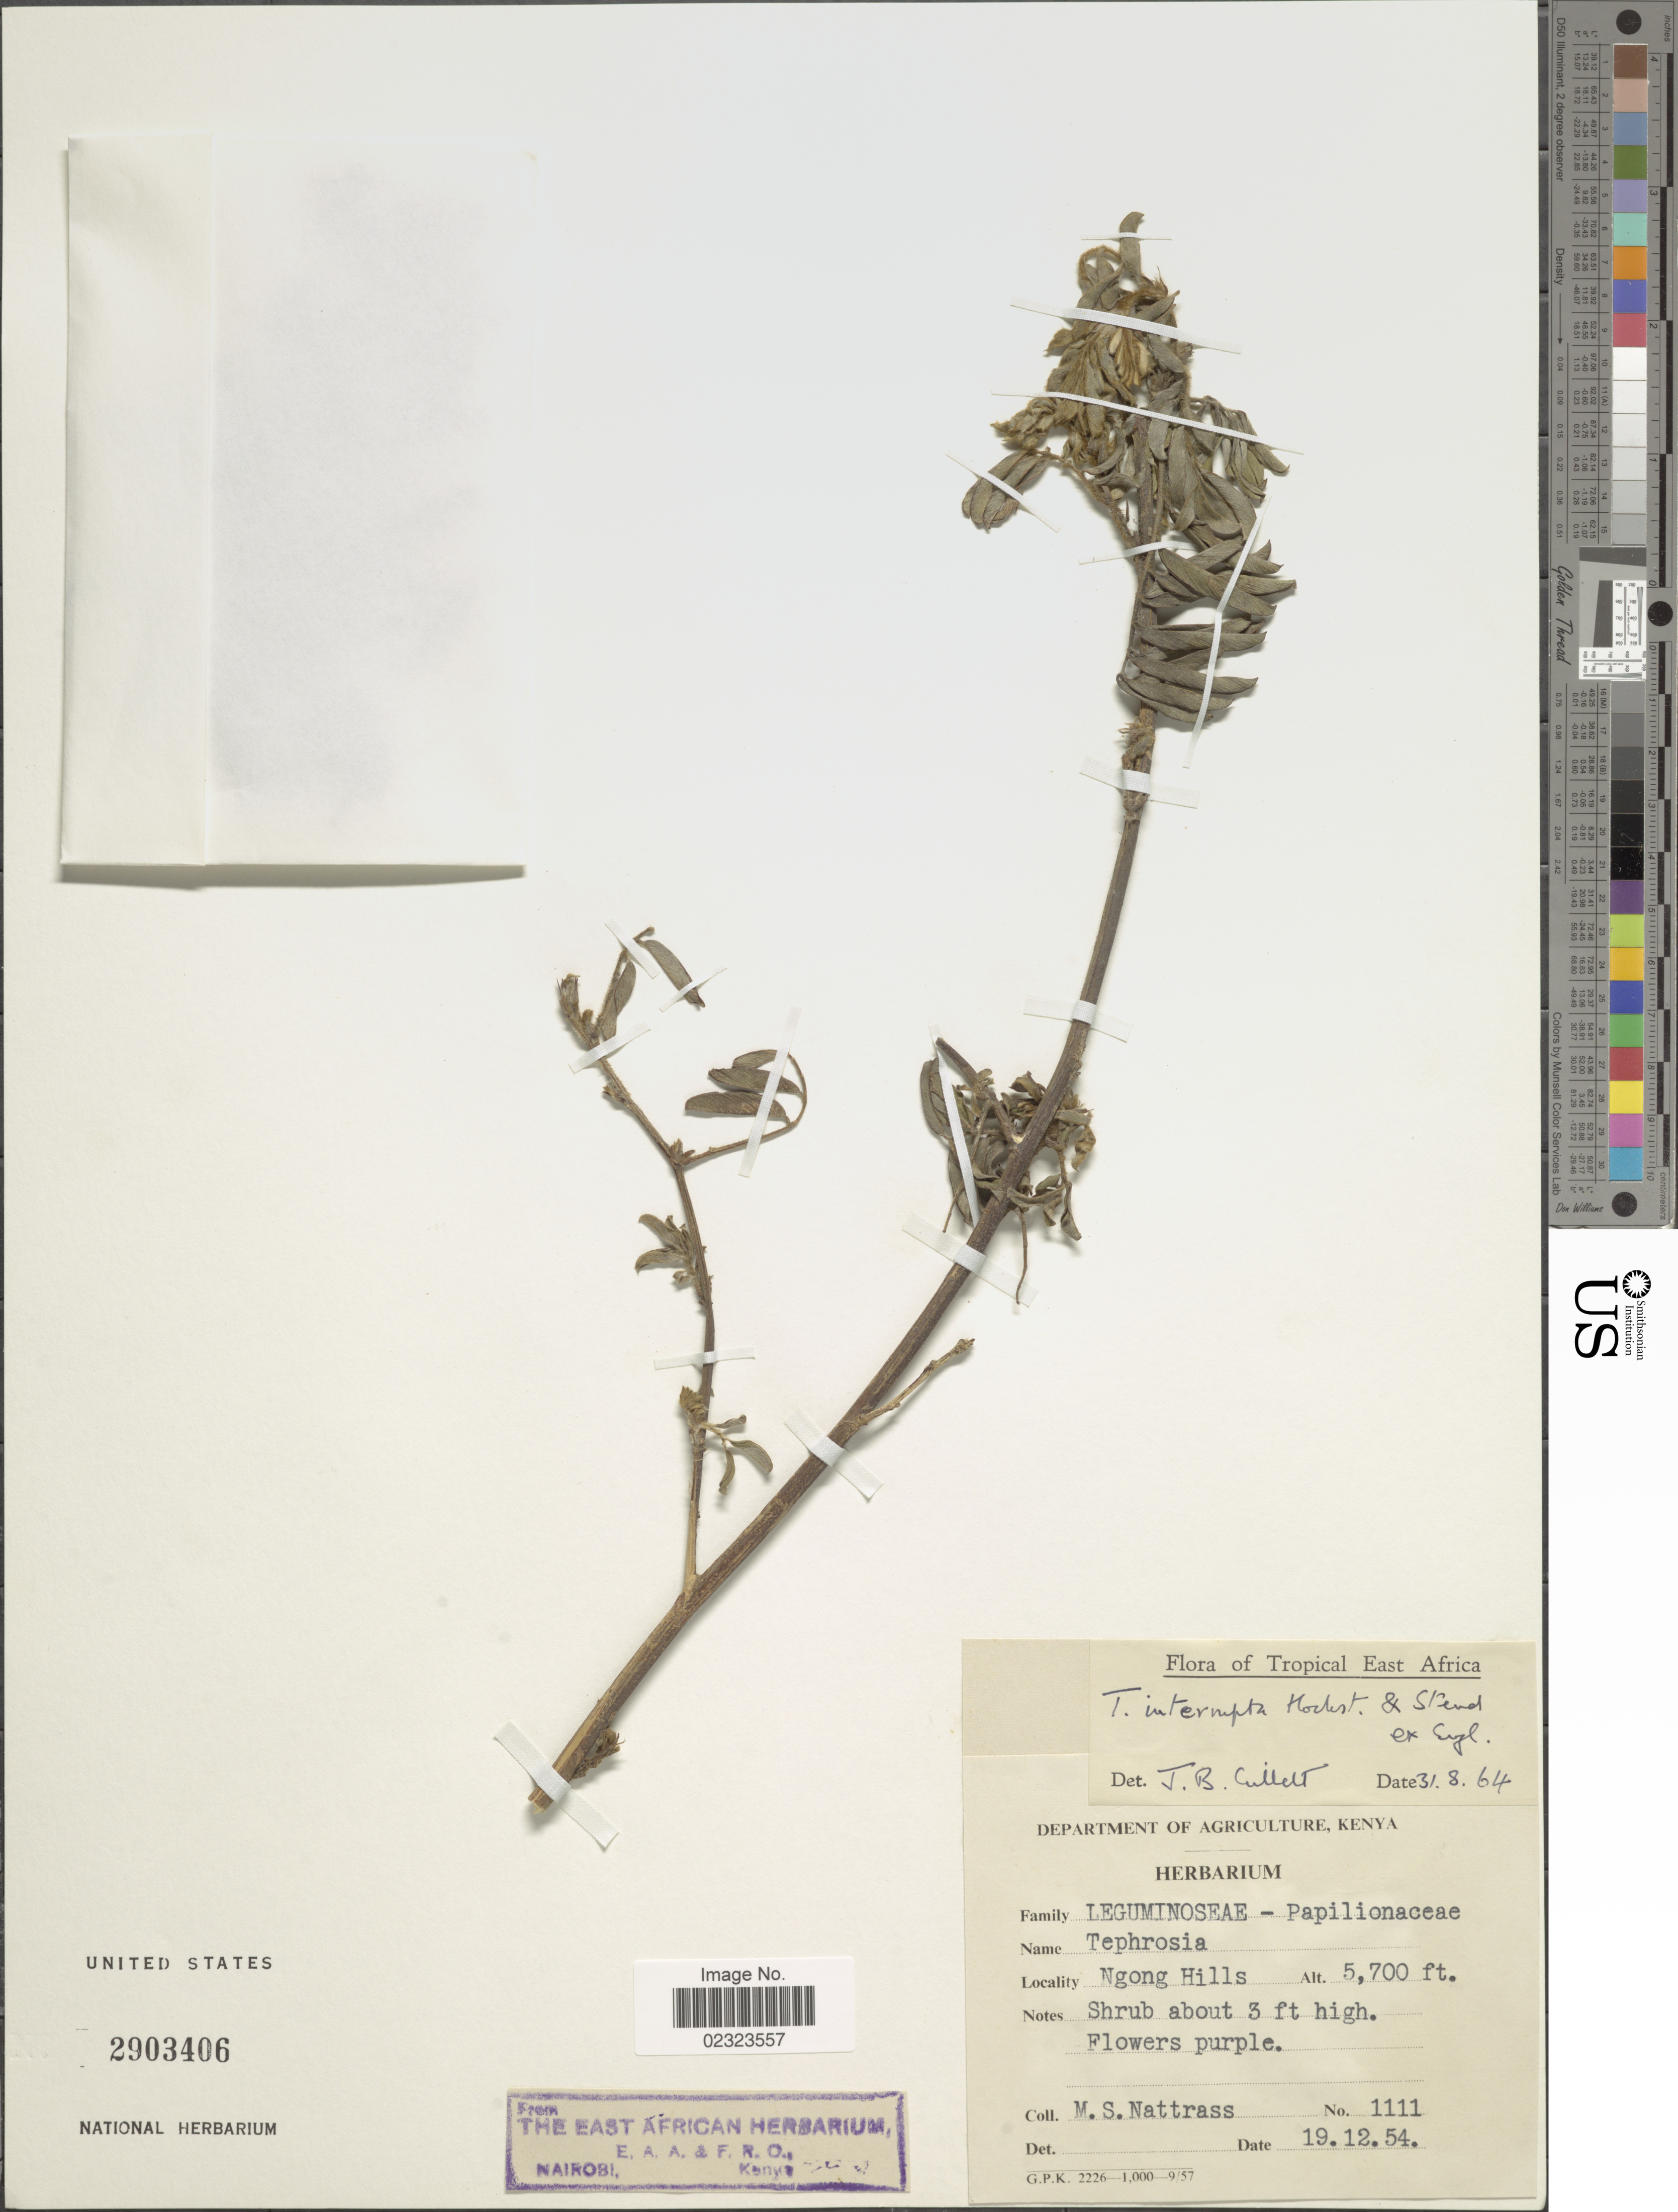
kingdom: Plantae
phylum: Tracheophyta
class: Magnoliopsida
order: Fabales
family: Fabaceae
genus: Tephrosia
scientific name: Tephrosia interrupta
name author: Hochst. & Steud. ex Engl.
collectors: M. Nattrass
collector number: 1111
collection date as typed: Transcribed d/m/y: 19/12/54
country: Kenya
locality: Tropical East Africa, Ngong Hills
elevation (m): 1737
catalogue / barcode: US 2903406